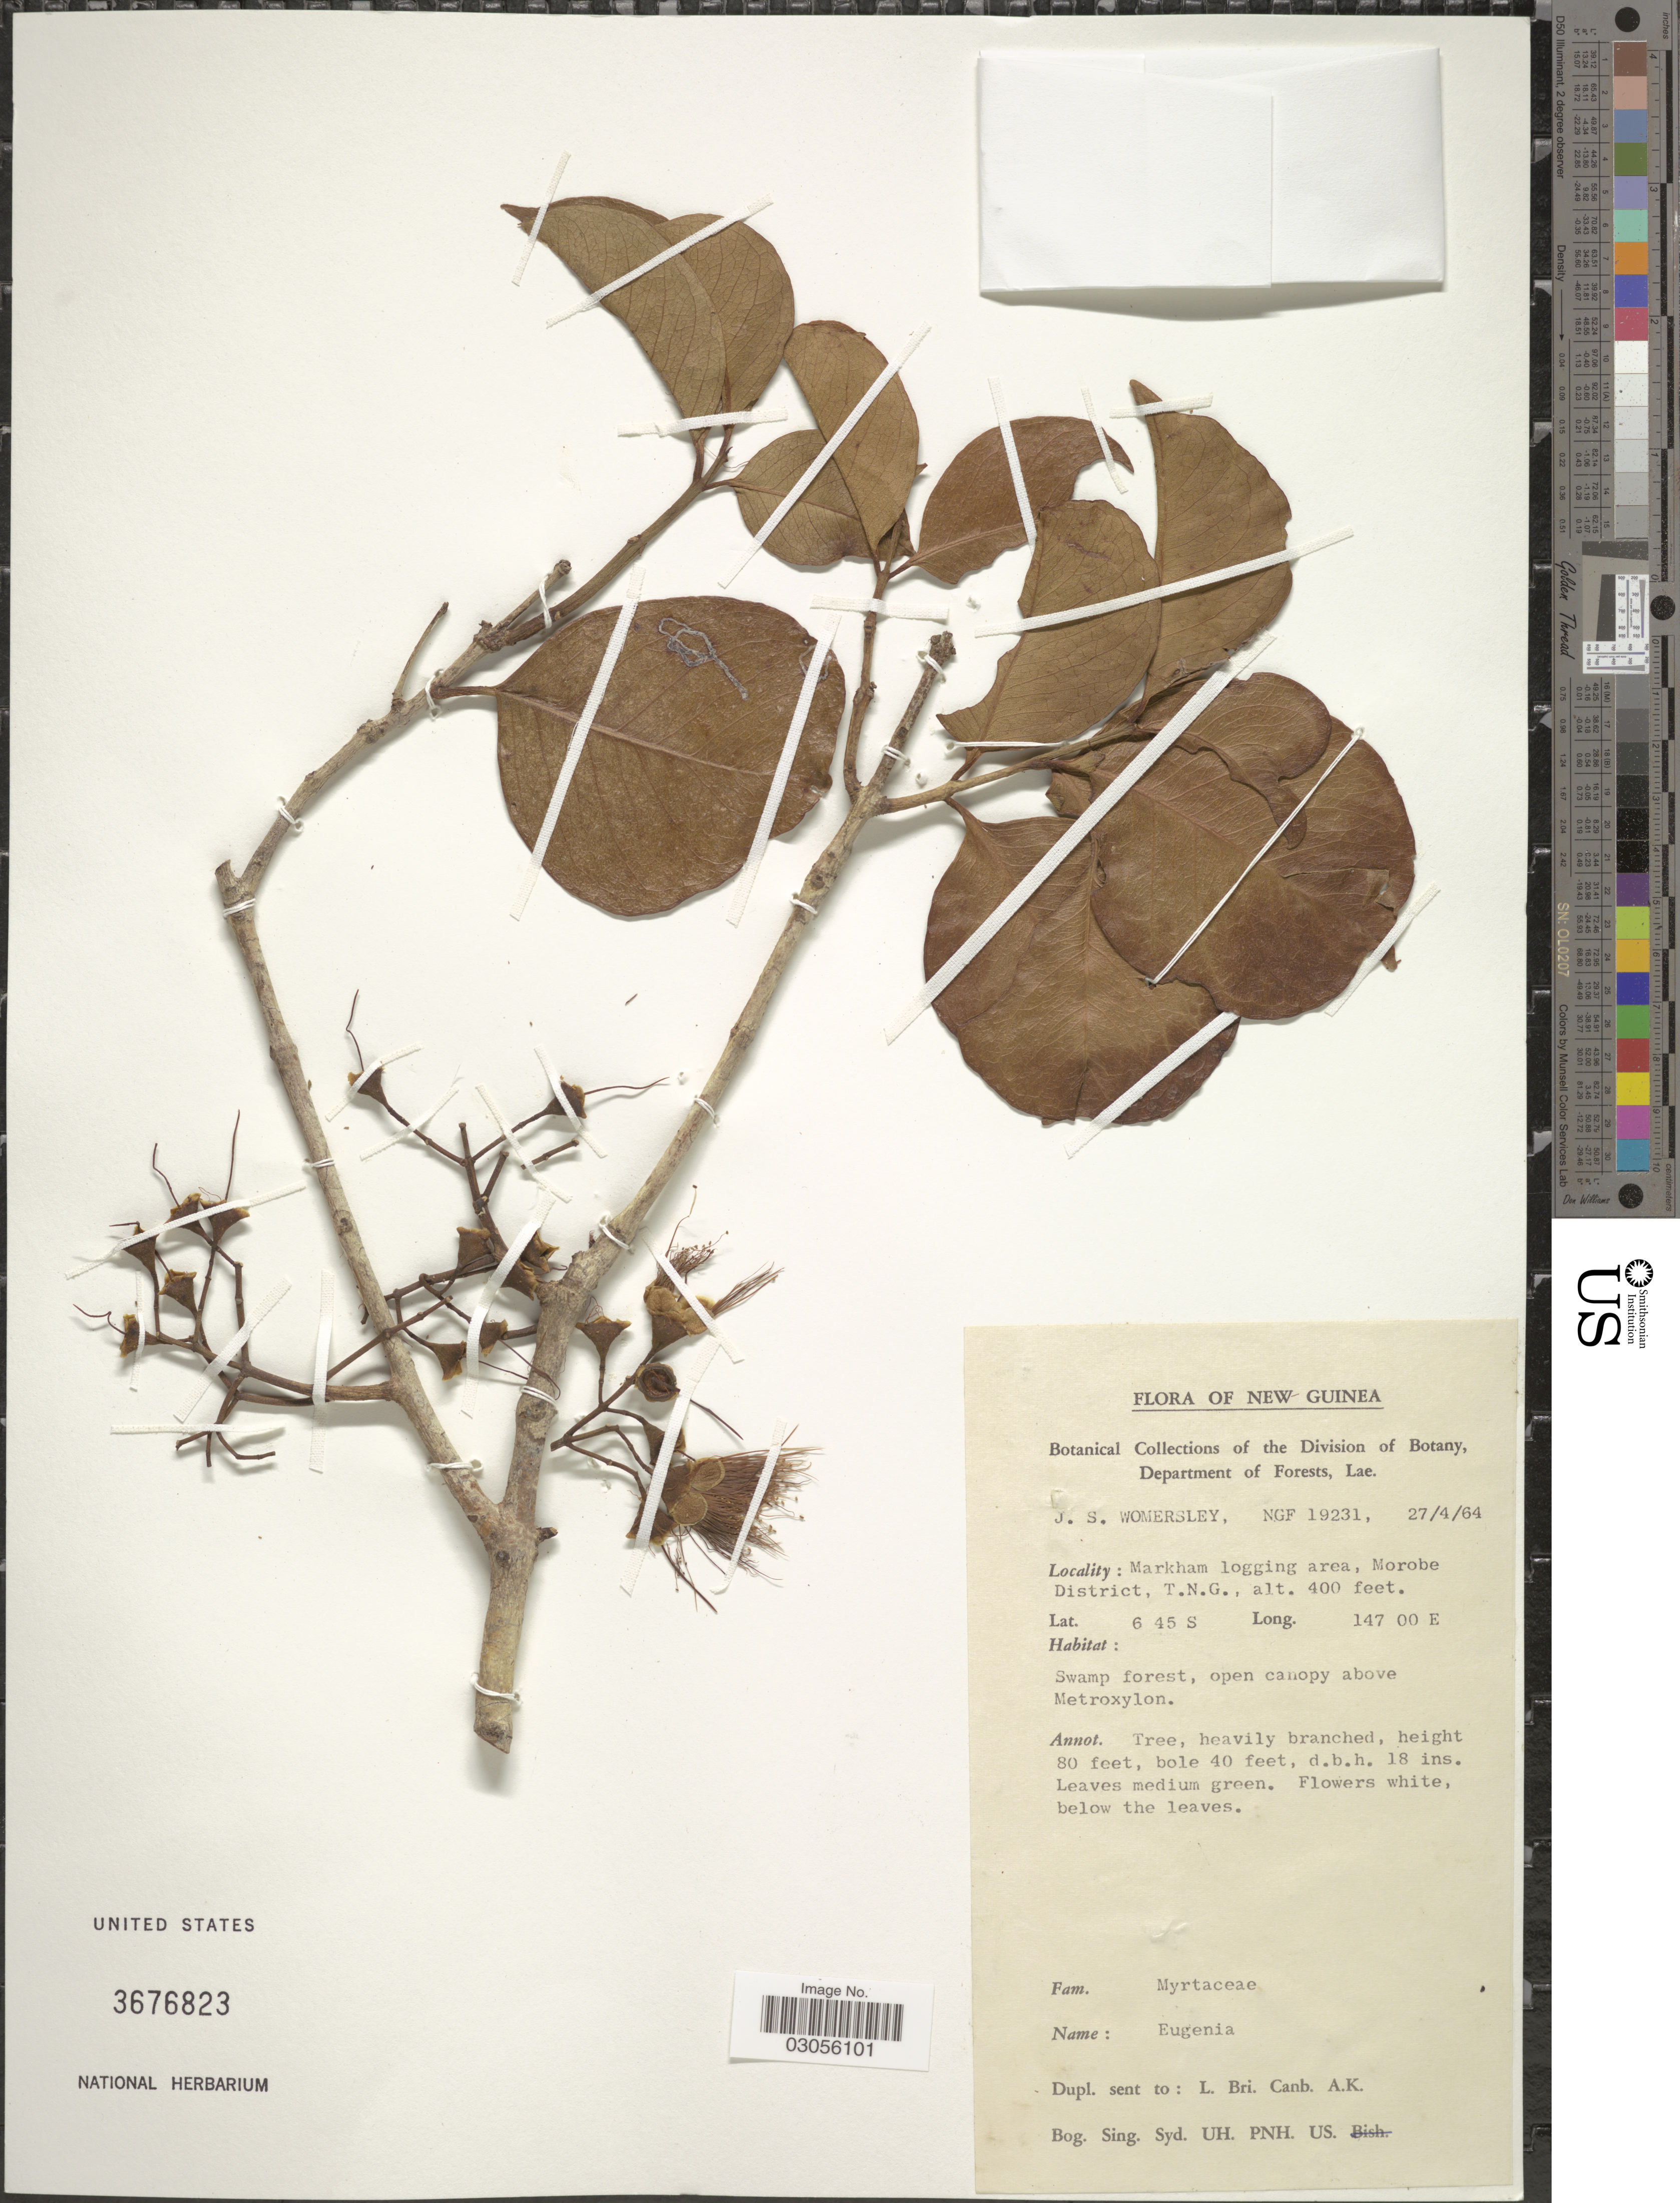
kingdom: Plantae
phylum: Tracheophyta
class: Magnoliopsida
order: Myrtales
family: Myrtaceae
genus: Syzygium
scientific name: Syzygium sp.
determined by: Strong, M. T., (US), Smithsonian Institution - National Museum of Natural History (UNITED STATES)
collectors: J. S. Womersley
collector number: NGF 19231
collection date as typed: Transcribed d/m/y: 27/4/64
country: Papua New Guinea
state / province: Morobe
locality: New Guinea. Markham logging area, Morobe District, T.N.G.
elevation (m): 122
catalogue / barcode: US 3676823